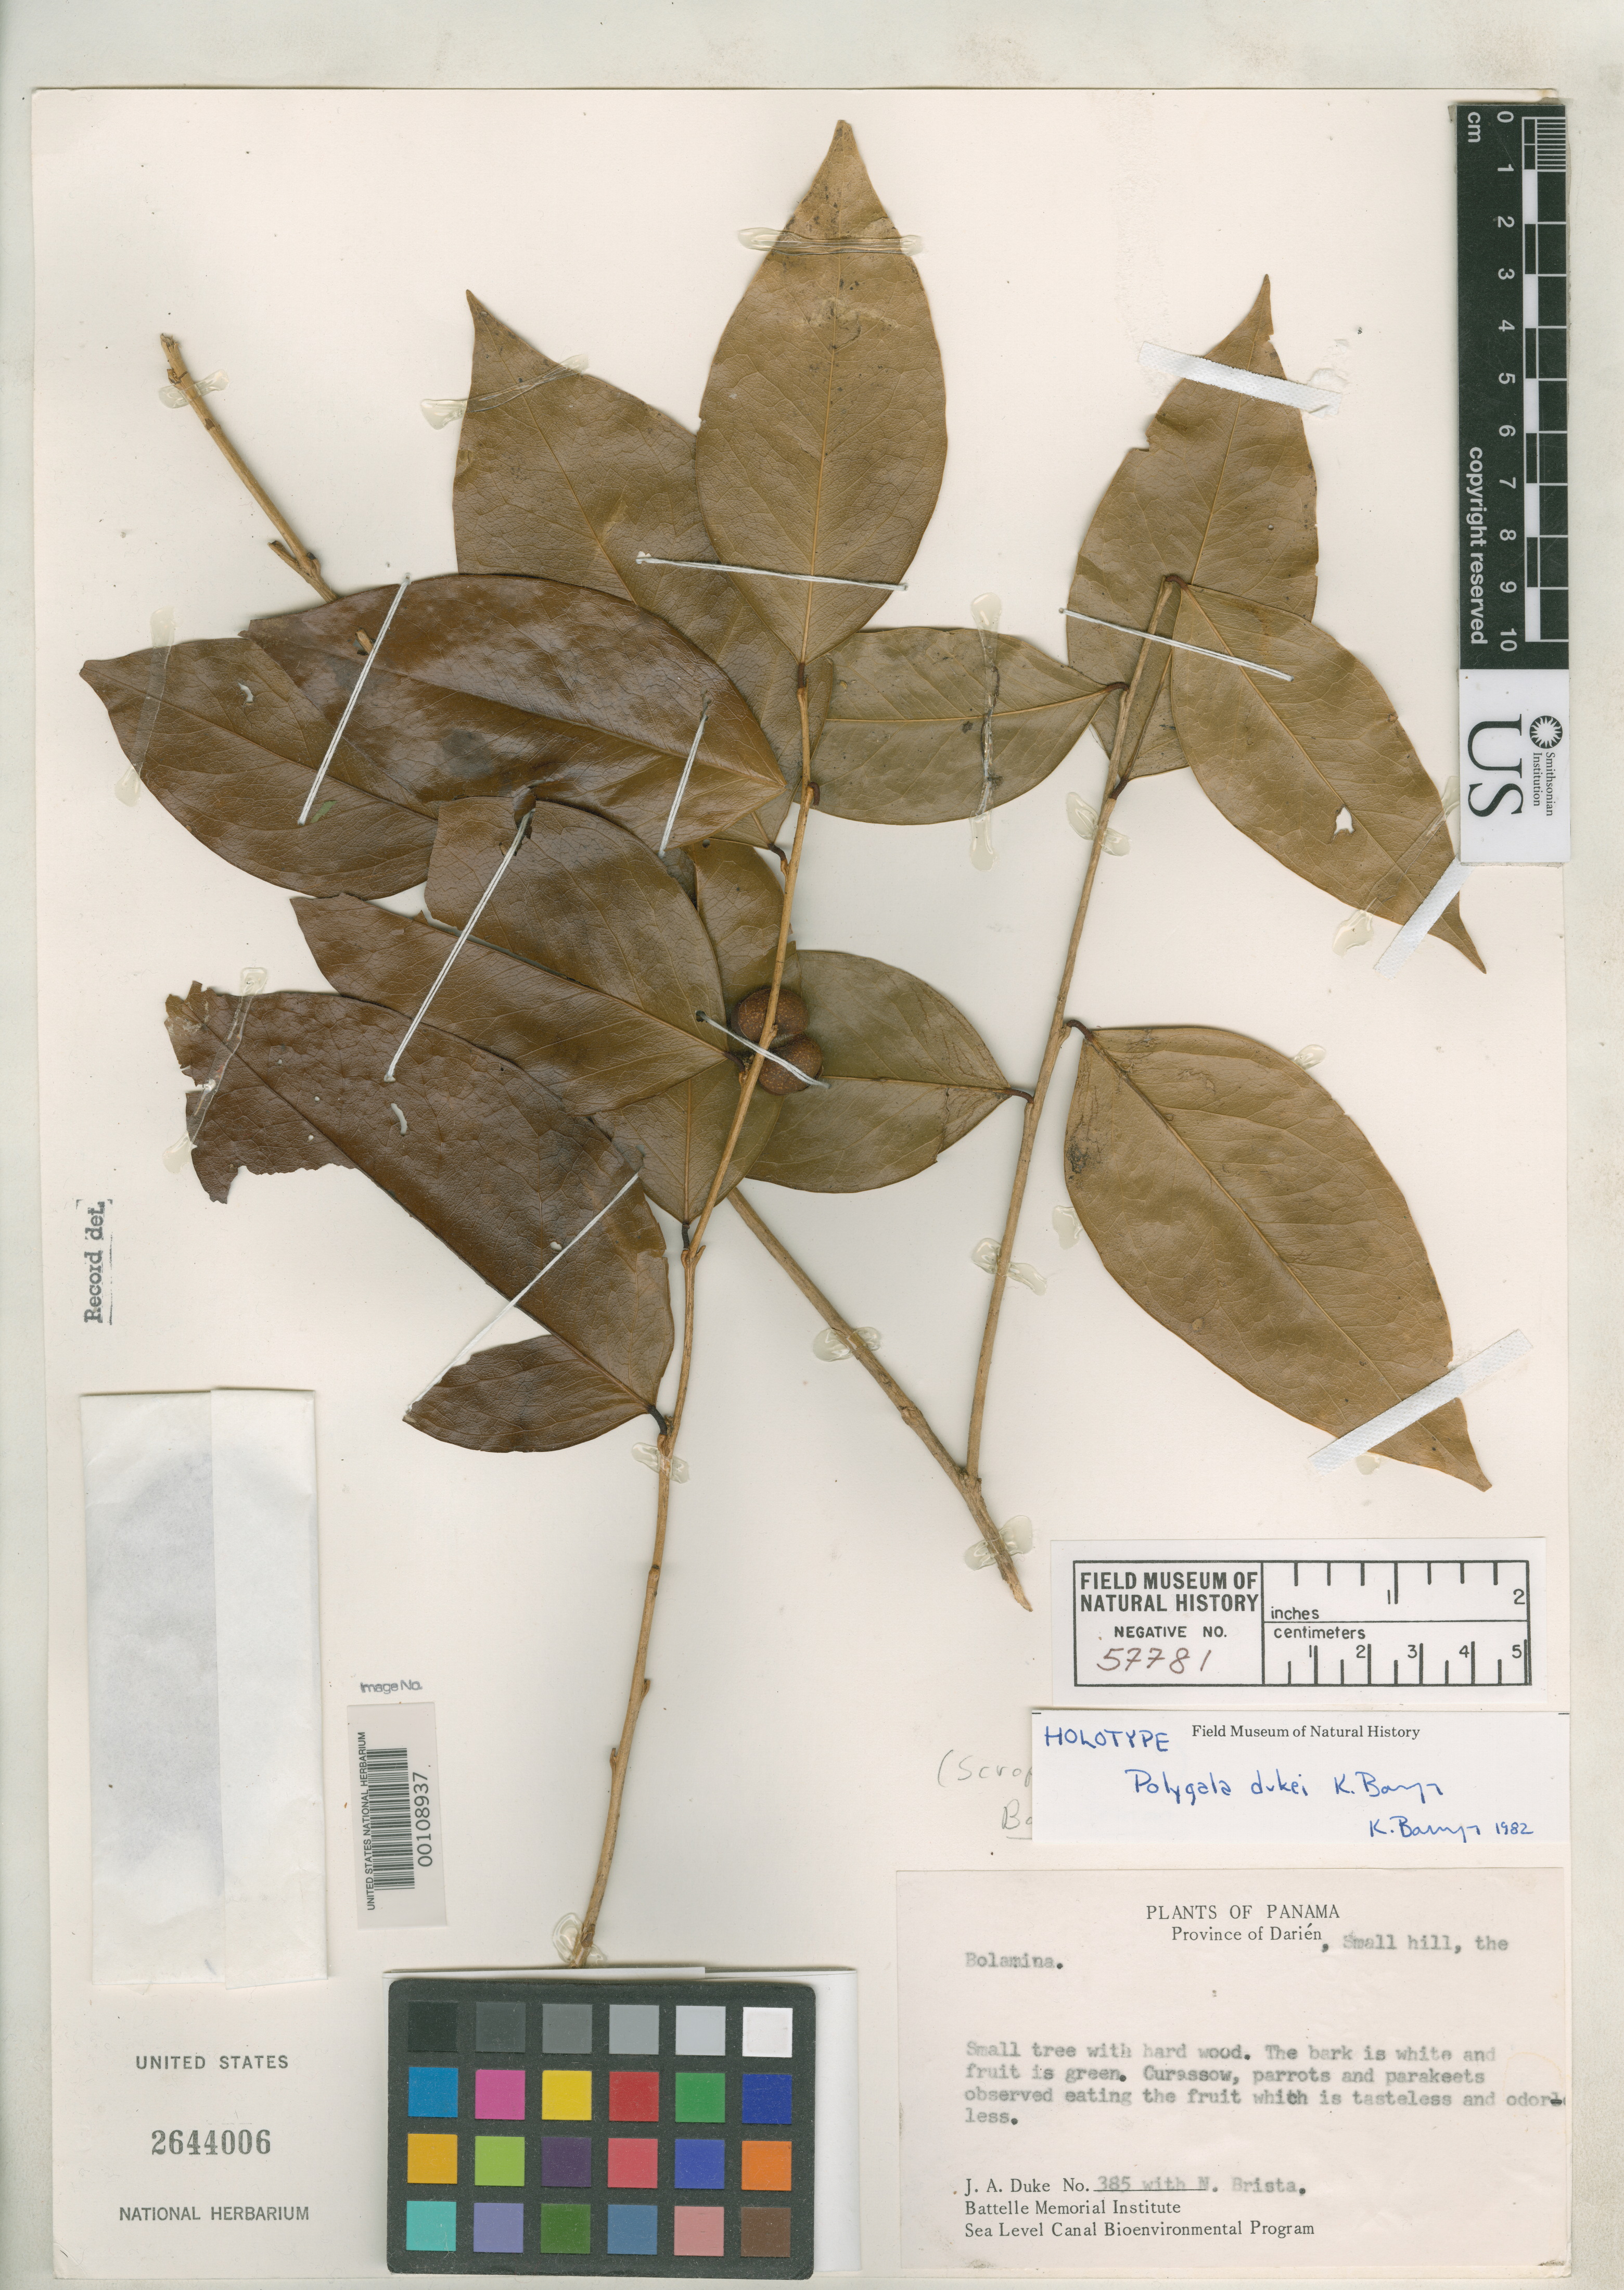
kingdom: Plantae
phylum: Tracheophyta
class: Magnoliopsida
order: Fabales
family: Polygalaceae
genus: Polygala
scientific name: Polygala dukei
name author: Barringer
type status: Holotype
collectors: J. A. Duke & N. Bristan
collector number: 385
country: Panama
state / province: Darién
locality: BoliMina.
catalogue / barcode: US 2644006